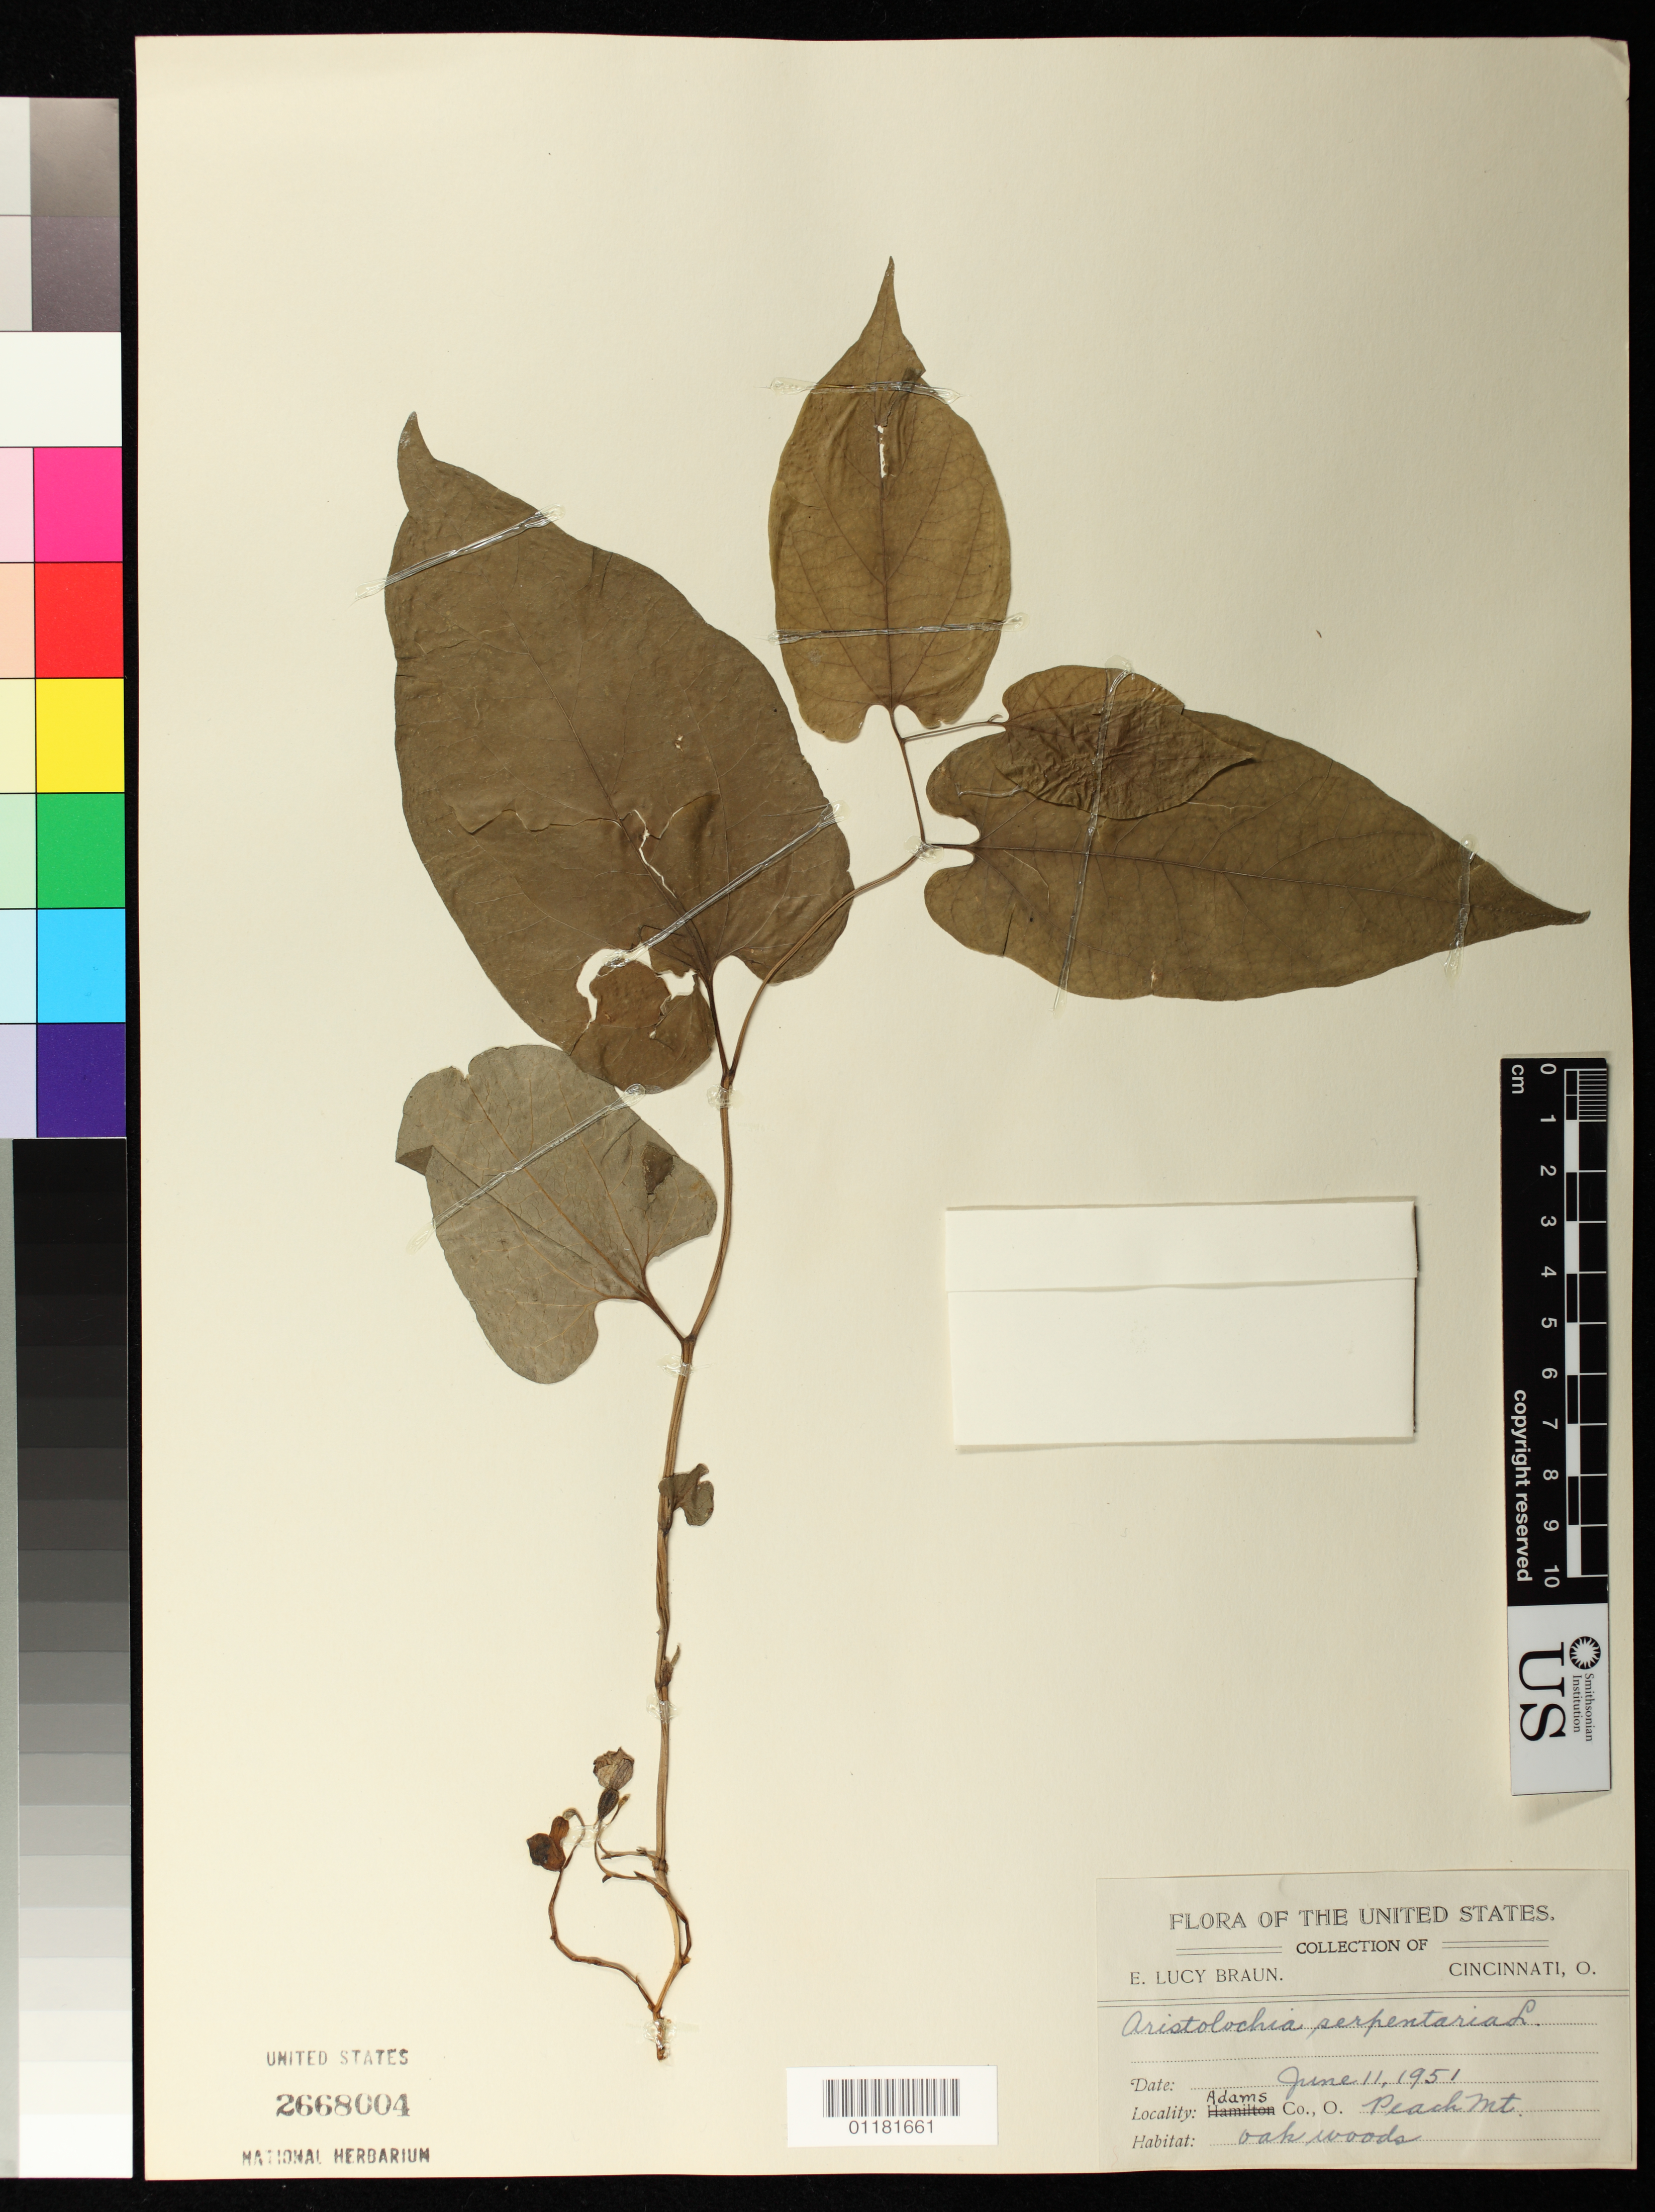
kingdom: Plantae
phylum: Tracheophyta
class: Magnoliopsida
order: Piperales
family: Aristolochiaceae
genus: Aristolochia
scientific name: Aristolochia serpentaria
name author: L.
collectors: E. L. Braun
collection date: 1951-06-11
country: United States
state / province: Ohio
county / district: Adams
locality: Adams County, Peach Mountain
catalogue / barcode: US 2668004